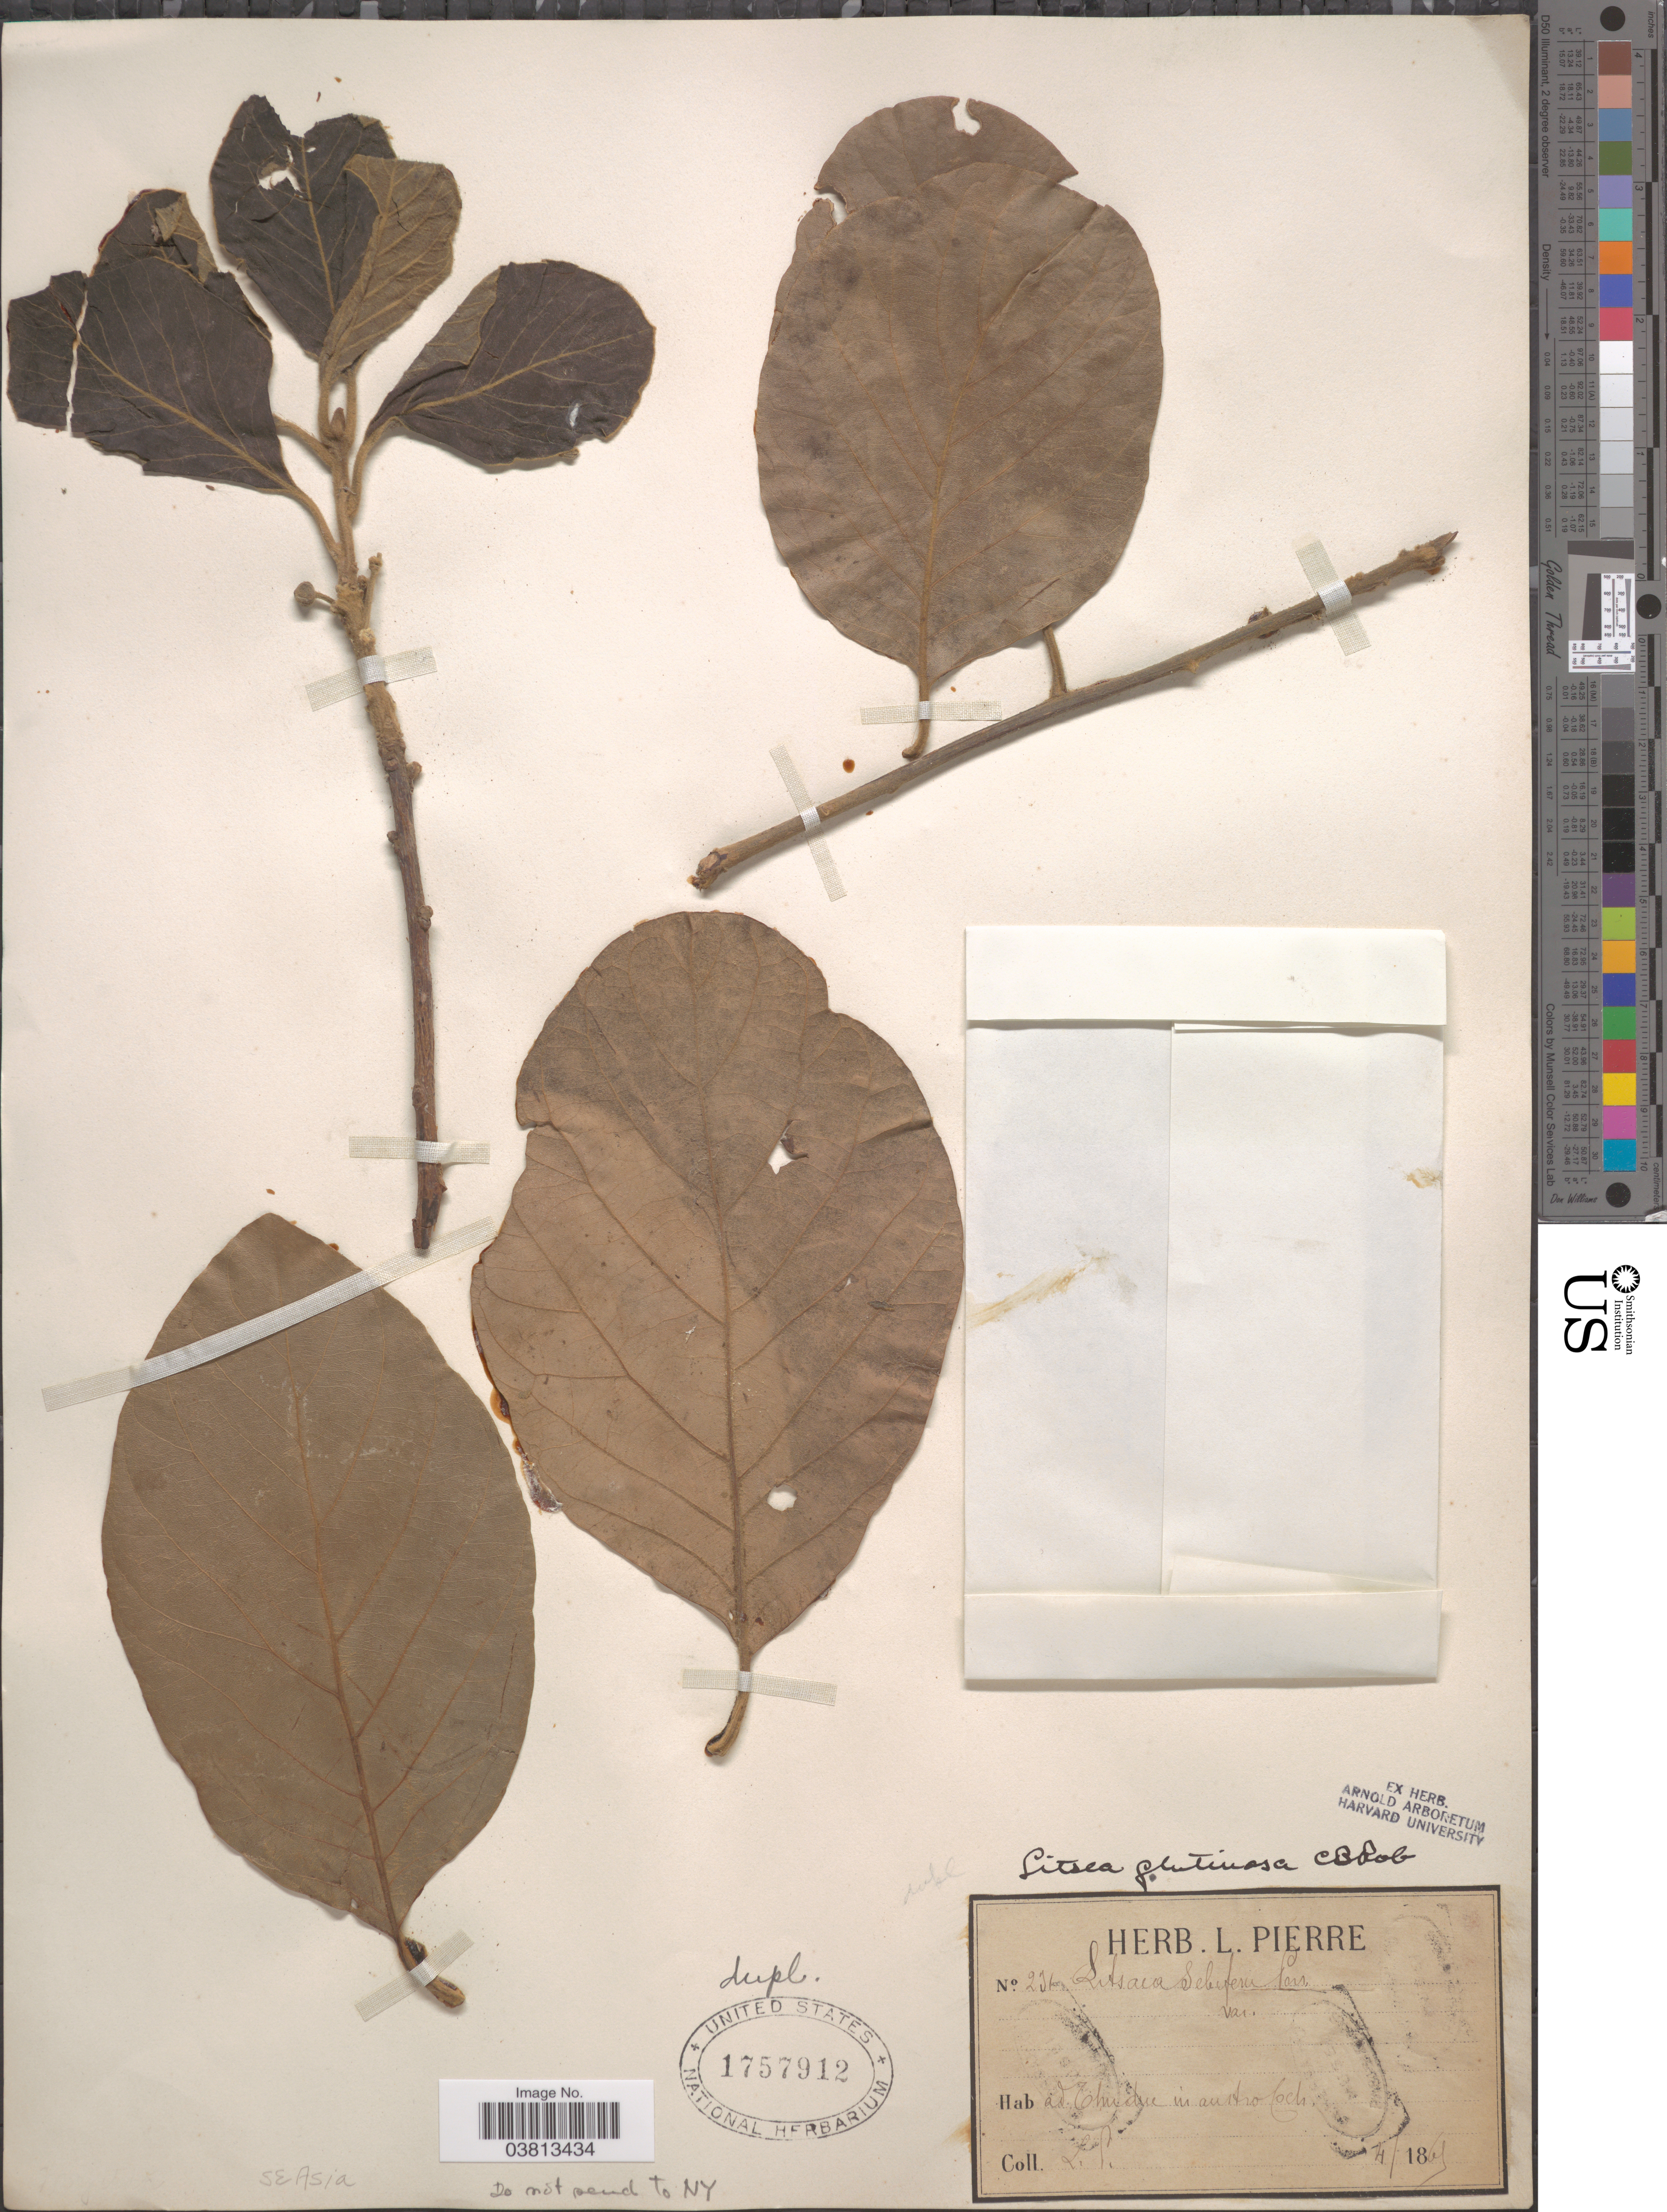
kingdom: Plantae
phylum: Tracheophyta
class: Magnoliopsida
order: Laurales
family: Lauraceae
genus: Litsea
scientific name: Litsea glutinosa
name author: (Lour.) C.B. Rob.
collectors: L. Pierre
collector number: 291*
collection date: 1865-04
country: Vietnam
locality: Ad Thuduc in austro Coch.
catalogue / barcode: US 1757912